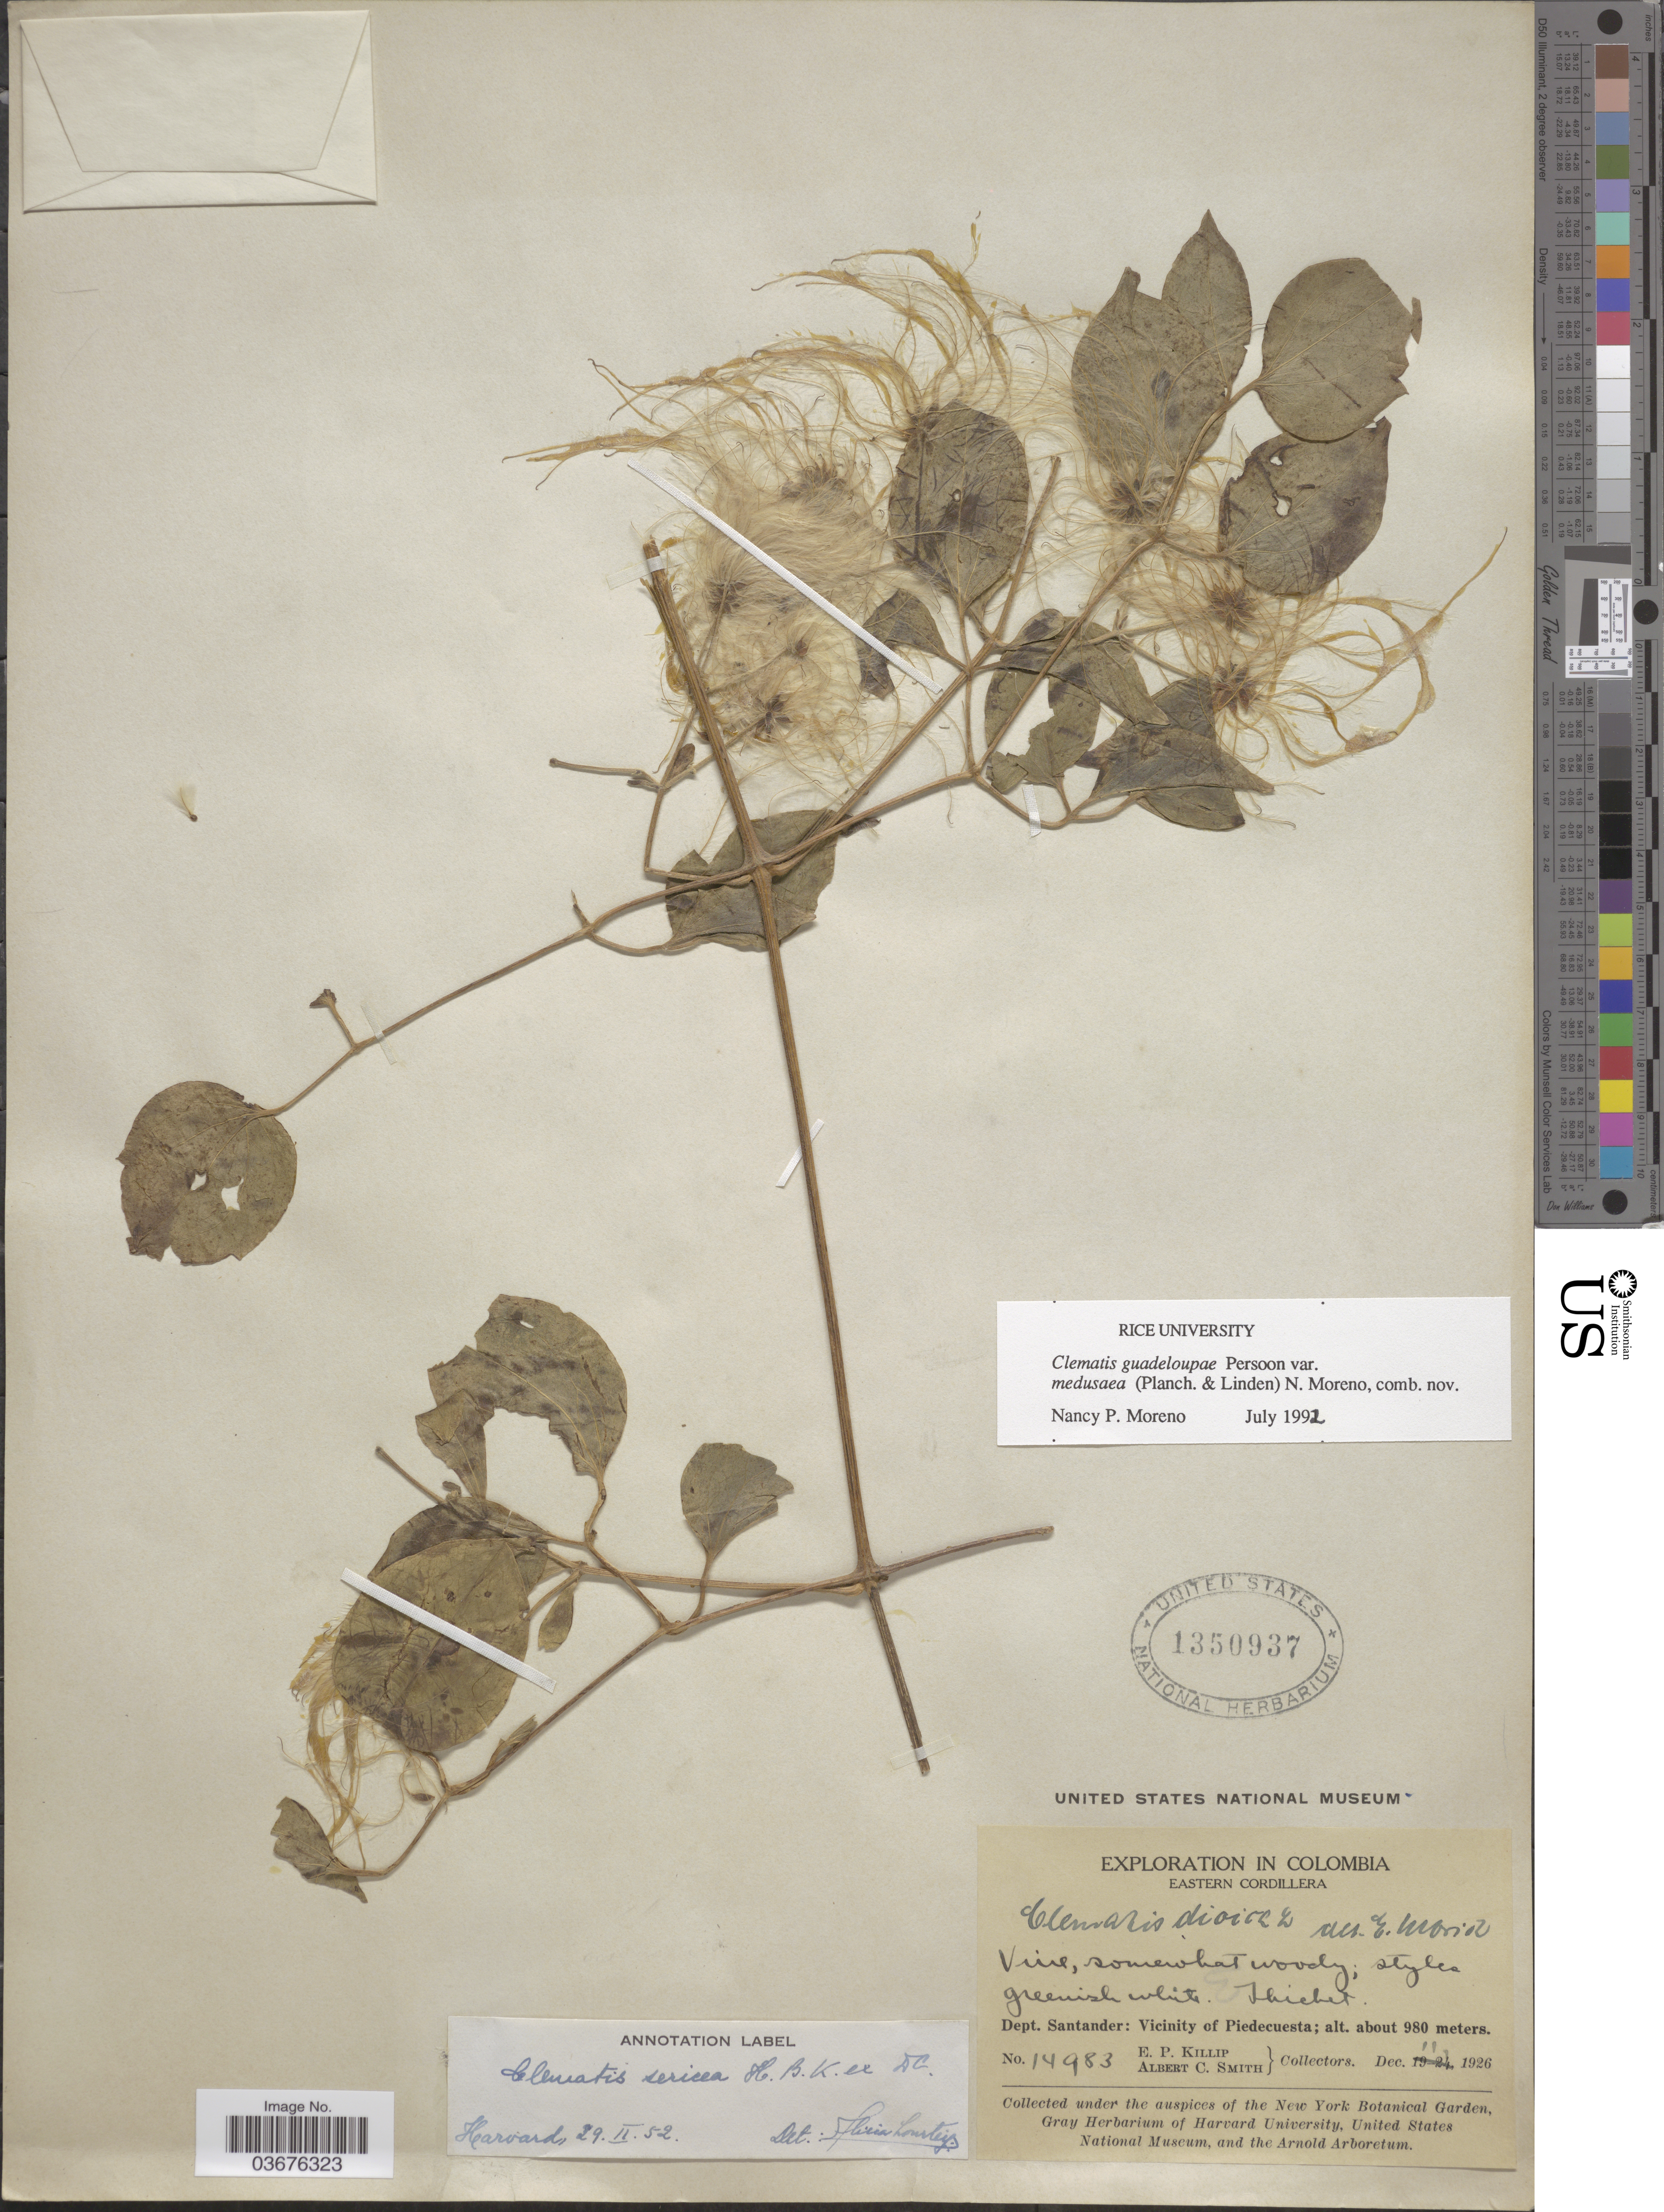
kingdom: Plantae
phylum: Tracheophyta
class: Magnoliopsida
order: Ranunculales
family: Ranunculaceae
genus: Clematis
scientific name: Clematis guadeloupae var. medusaea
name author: (Planch. & Linden) N.P. Moreno ex P.E. Berry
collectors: E. P. Killip & A. C. Smith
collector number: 14983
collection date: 1926-12-11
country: Colombia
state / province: Santander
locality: Dept. Santander: Vicinity of Piedecuesta.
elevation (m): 980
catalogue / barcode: US 1350937